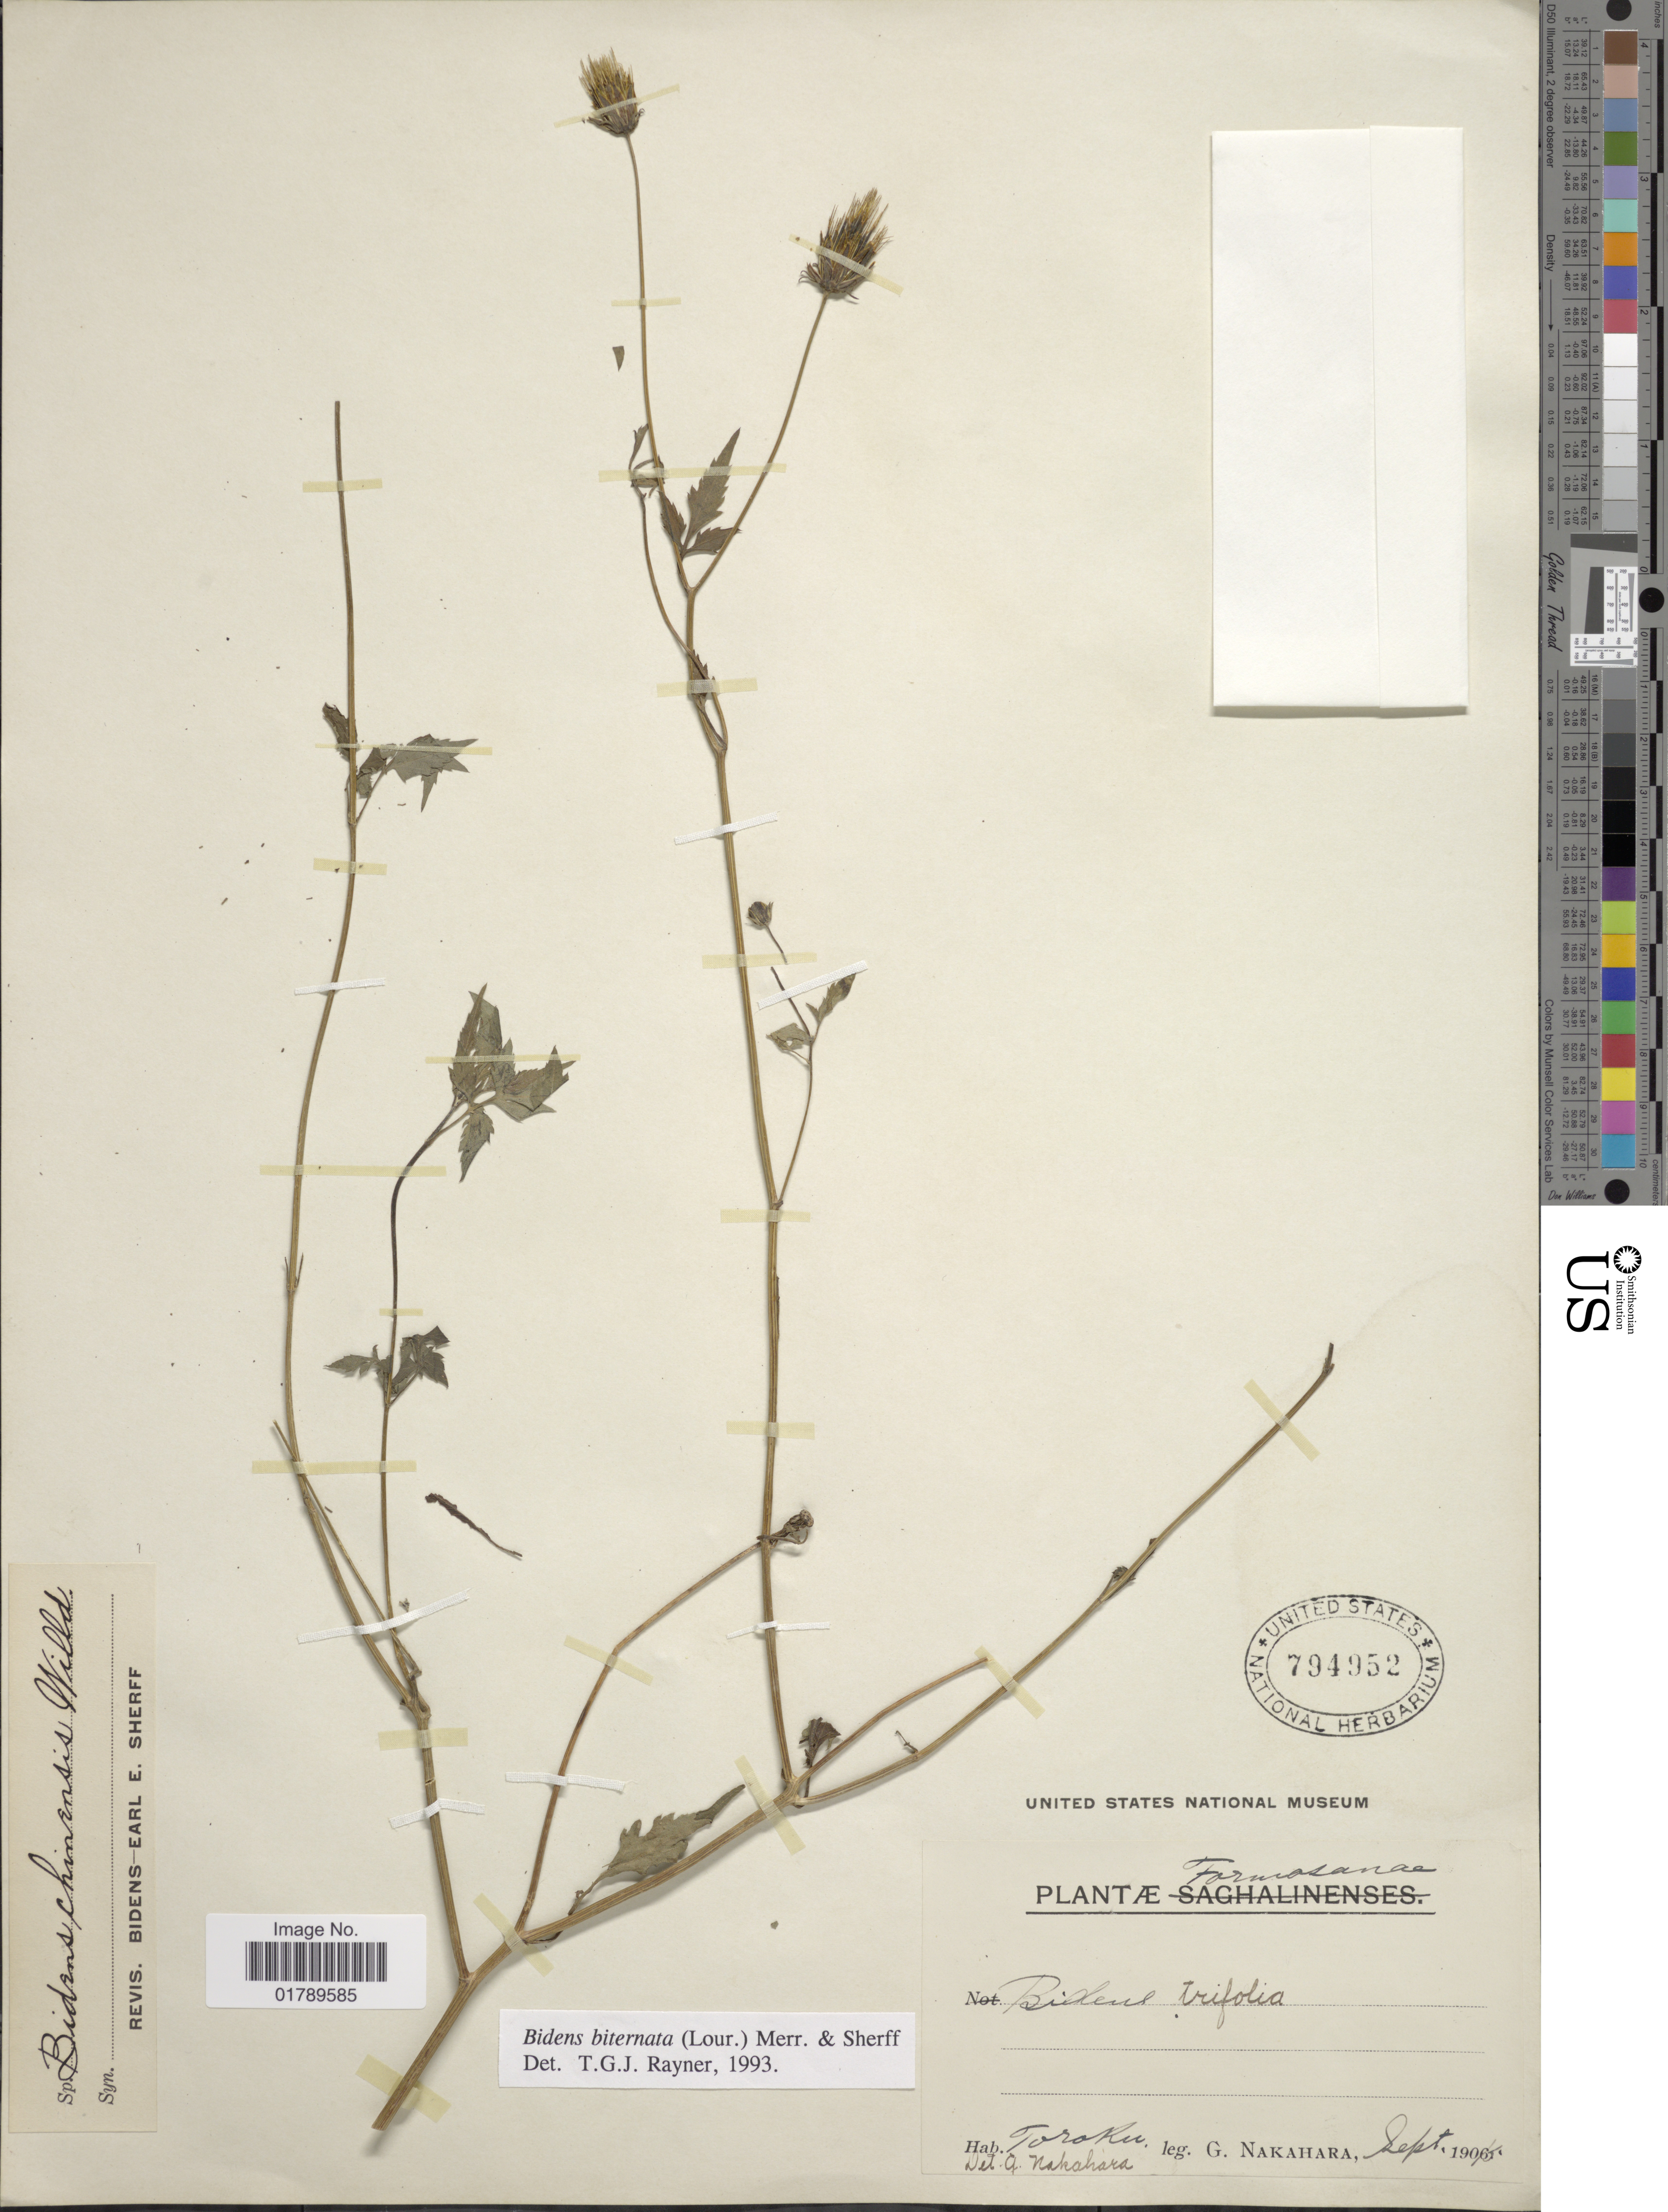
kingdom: Plantae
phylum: Tracheophyta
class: Magnoliopsida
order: Asterales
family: Asteraceae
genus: Bidens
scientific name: Bidens biternata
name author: (Lour.) Merr. & Sherff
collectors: G. Nakahara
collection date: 1905-09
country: Taiwan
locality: Formosanae. Tororu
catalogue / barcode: US 794952